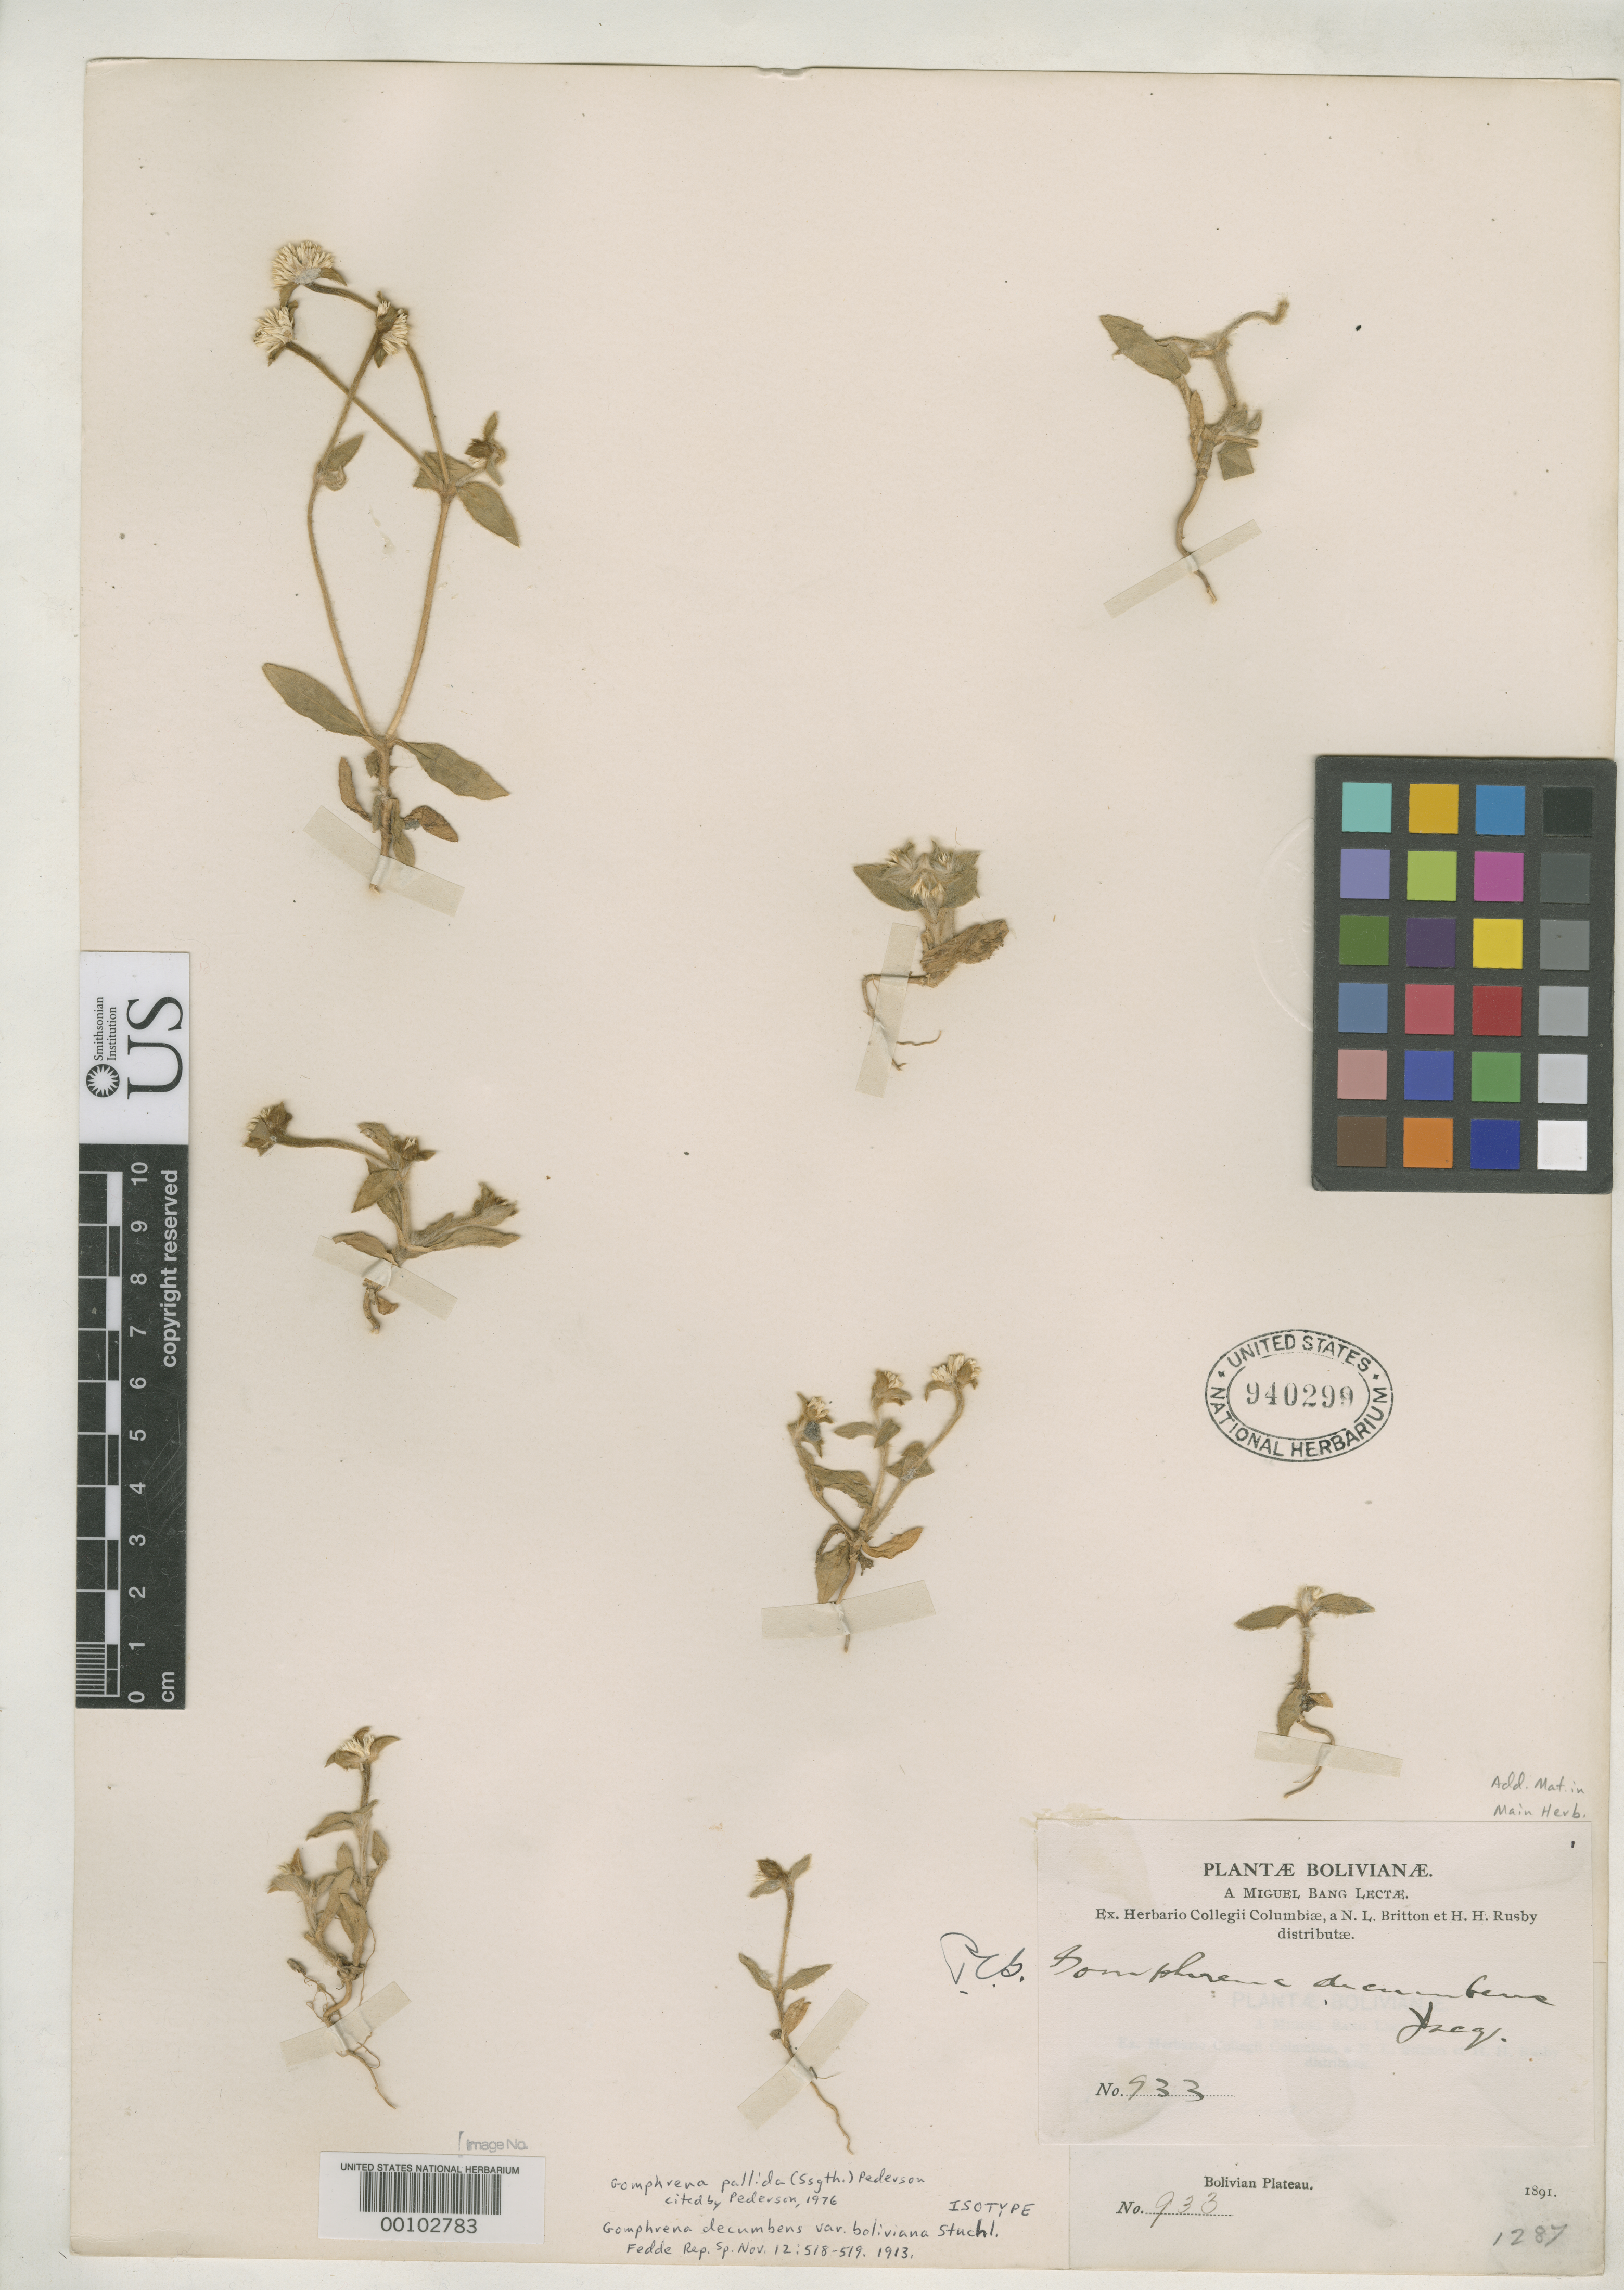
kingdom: Plantae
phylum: Tracheophyta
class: Magnoliopsida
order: Caryophyllales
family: Amaranthaceae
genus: Gomphrena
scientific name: Gomphrena decumbens var. boliviana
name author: Stuchlík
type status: Isotype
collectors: M. Bang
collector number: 933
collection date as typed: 1891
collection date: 1891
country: Bolivia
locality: Mapiri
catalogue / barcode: US 940299